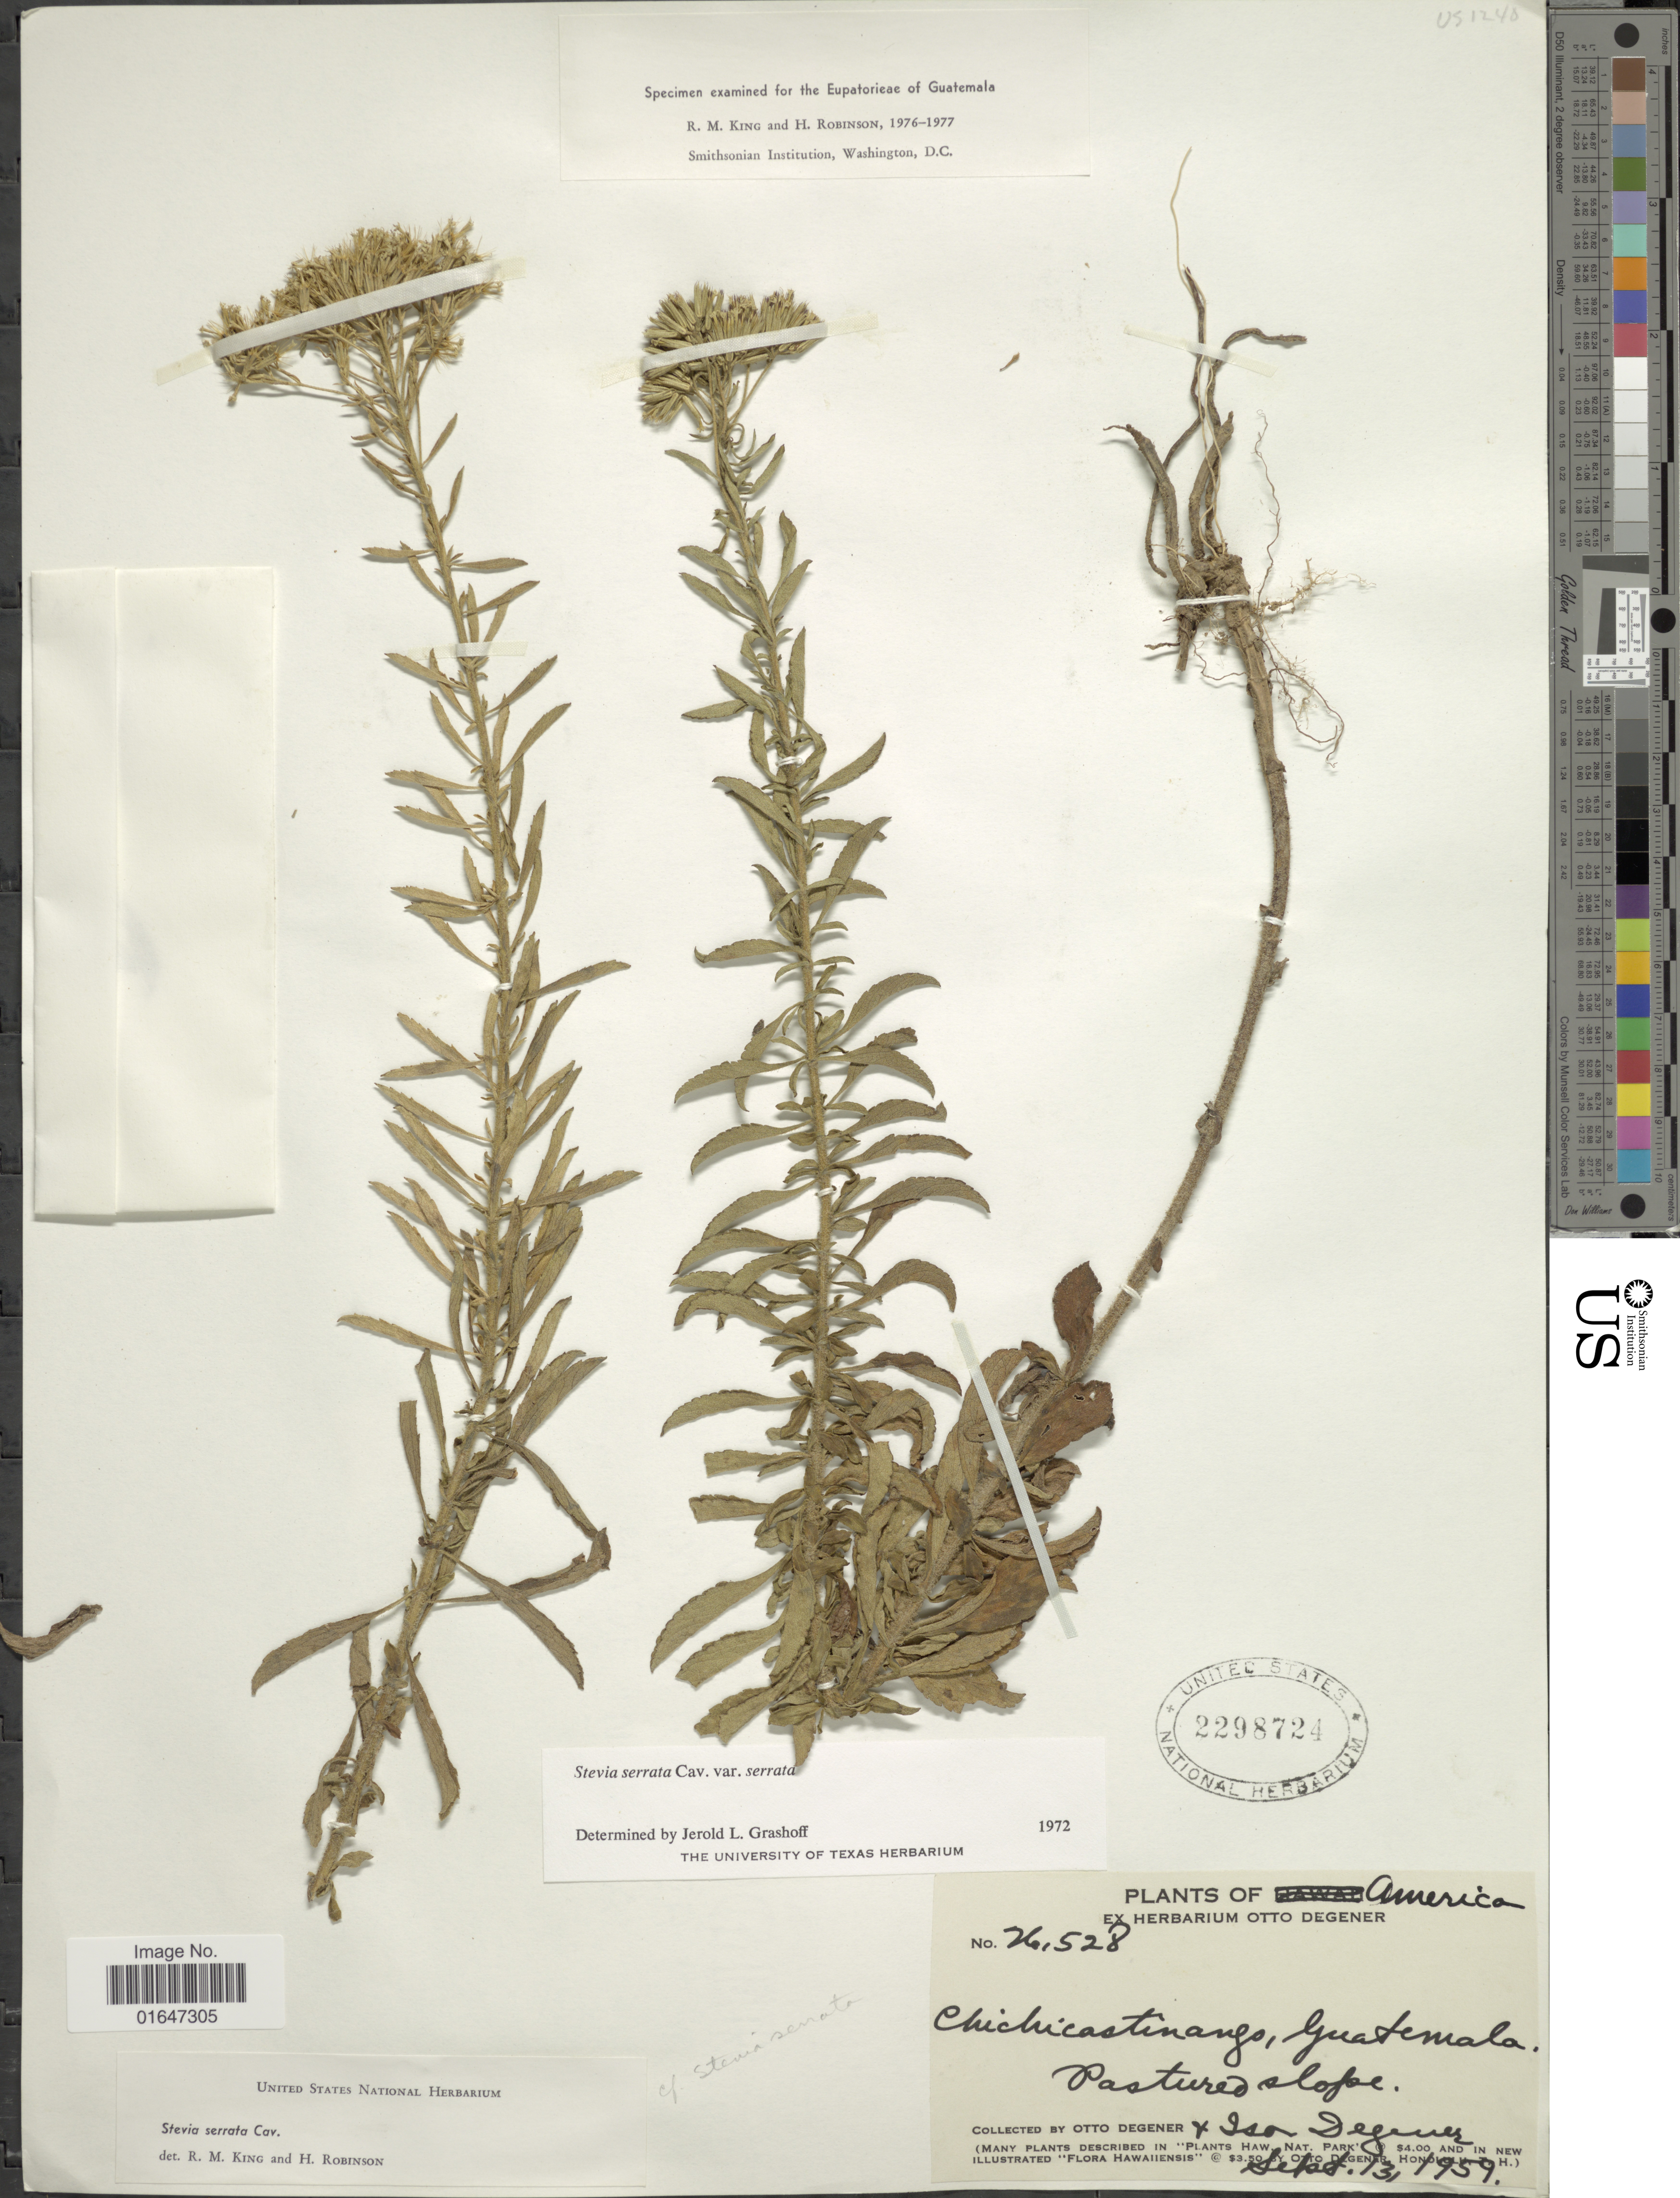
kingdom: Plantae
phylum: Tracheophyta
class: Magnoliopsida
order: Asterales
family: Asteraceae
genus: Stevia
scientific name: Stevia serrata var. serrata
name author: Cav.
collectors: O. Degener & I. Degener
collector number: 26528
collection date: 1959-09-13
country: Guatemala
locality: America, Chichicastinango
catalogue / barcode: US 2298724